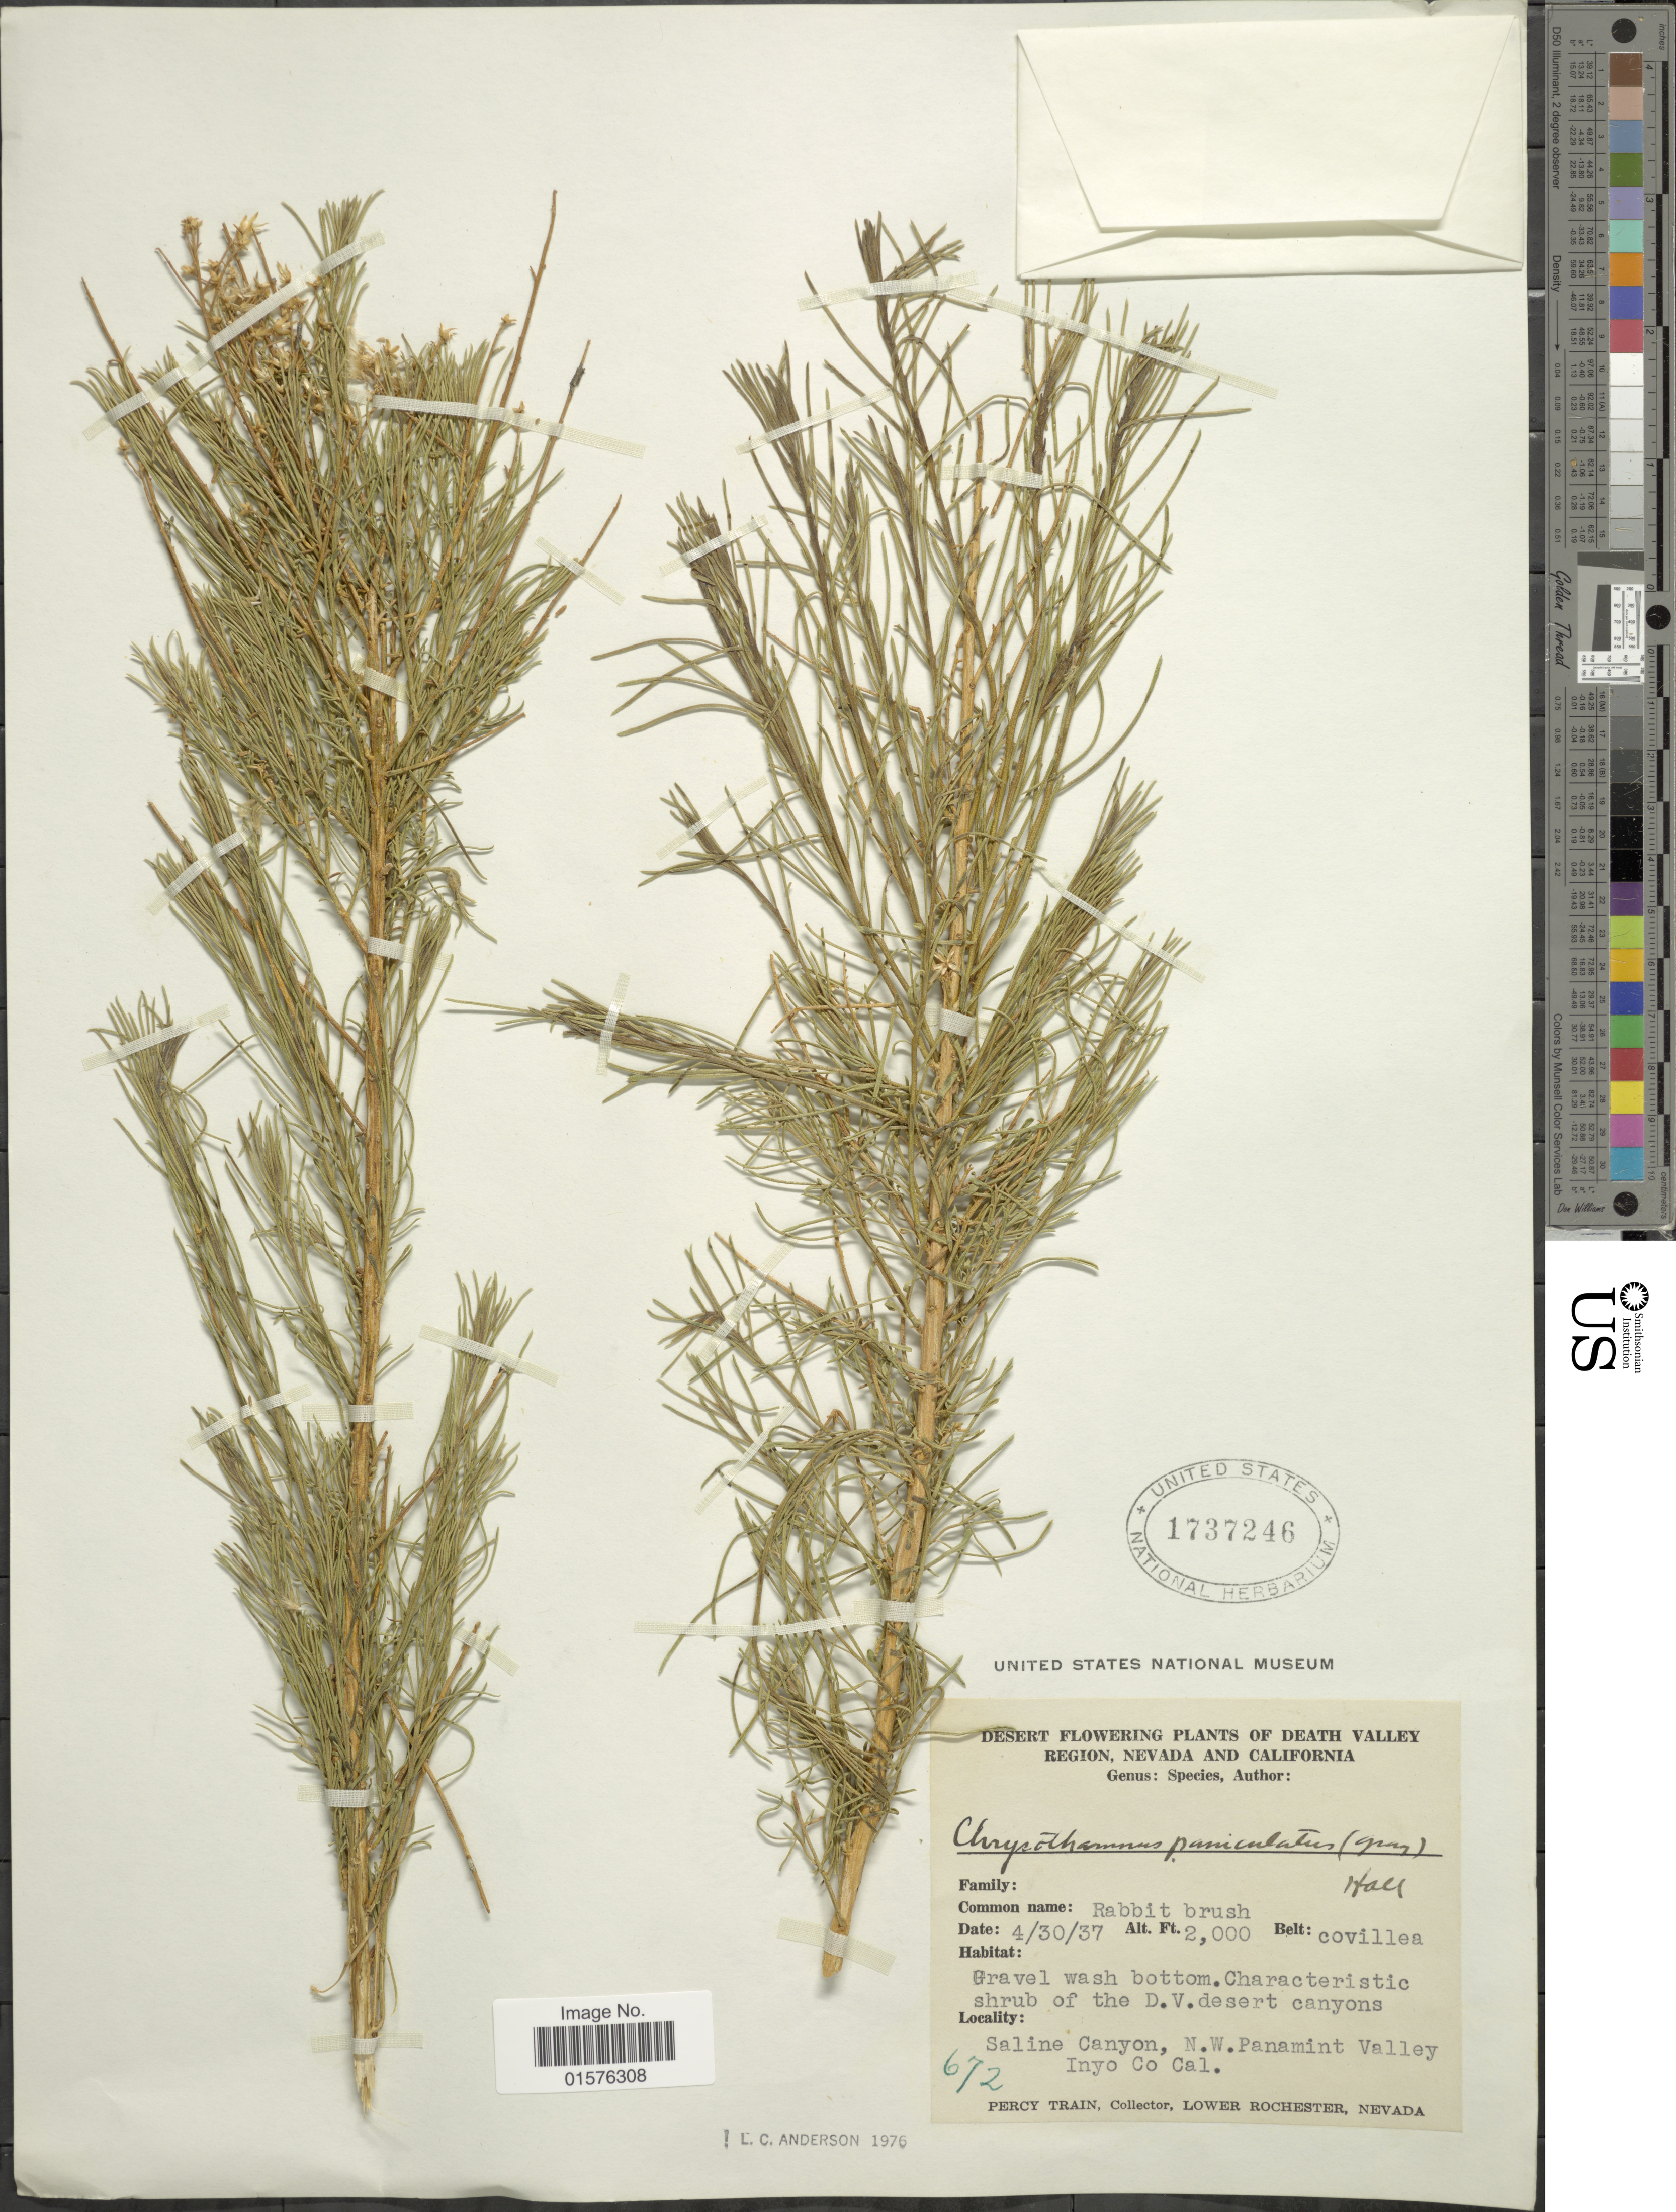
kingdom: Plantae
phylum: Tracheophyta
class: Magnoliopsida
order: Asterales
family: Asteraceae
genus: Ericameria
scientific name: Ericameria paniculata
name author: (A. Gray) Rydb.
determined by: Urbatsch, Lowell E., Curator (LSU), Louisiana State University (UNITED STATES)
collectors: P. Train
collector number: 672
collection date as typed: Transcribed d/m/y: 30/4/37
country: United States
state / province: California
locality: Death Valley Region, Saline Canyon, N.W. Panamint Valley Inyoo Co.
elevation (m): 610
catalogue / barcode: US 1737246